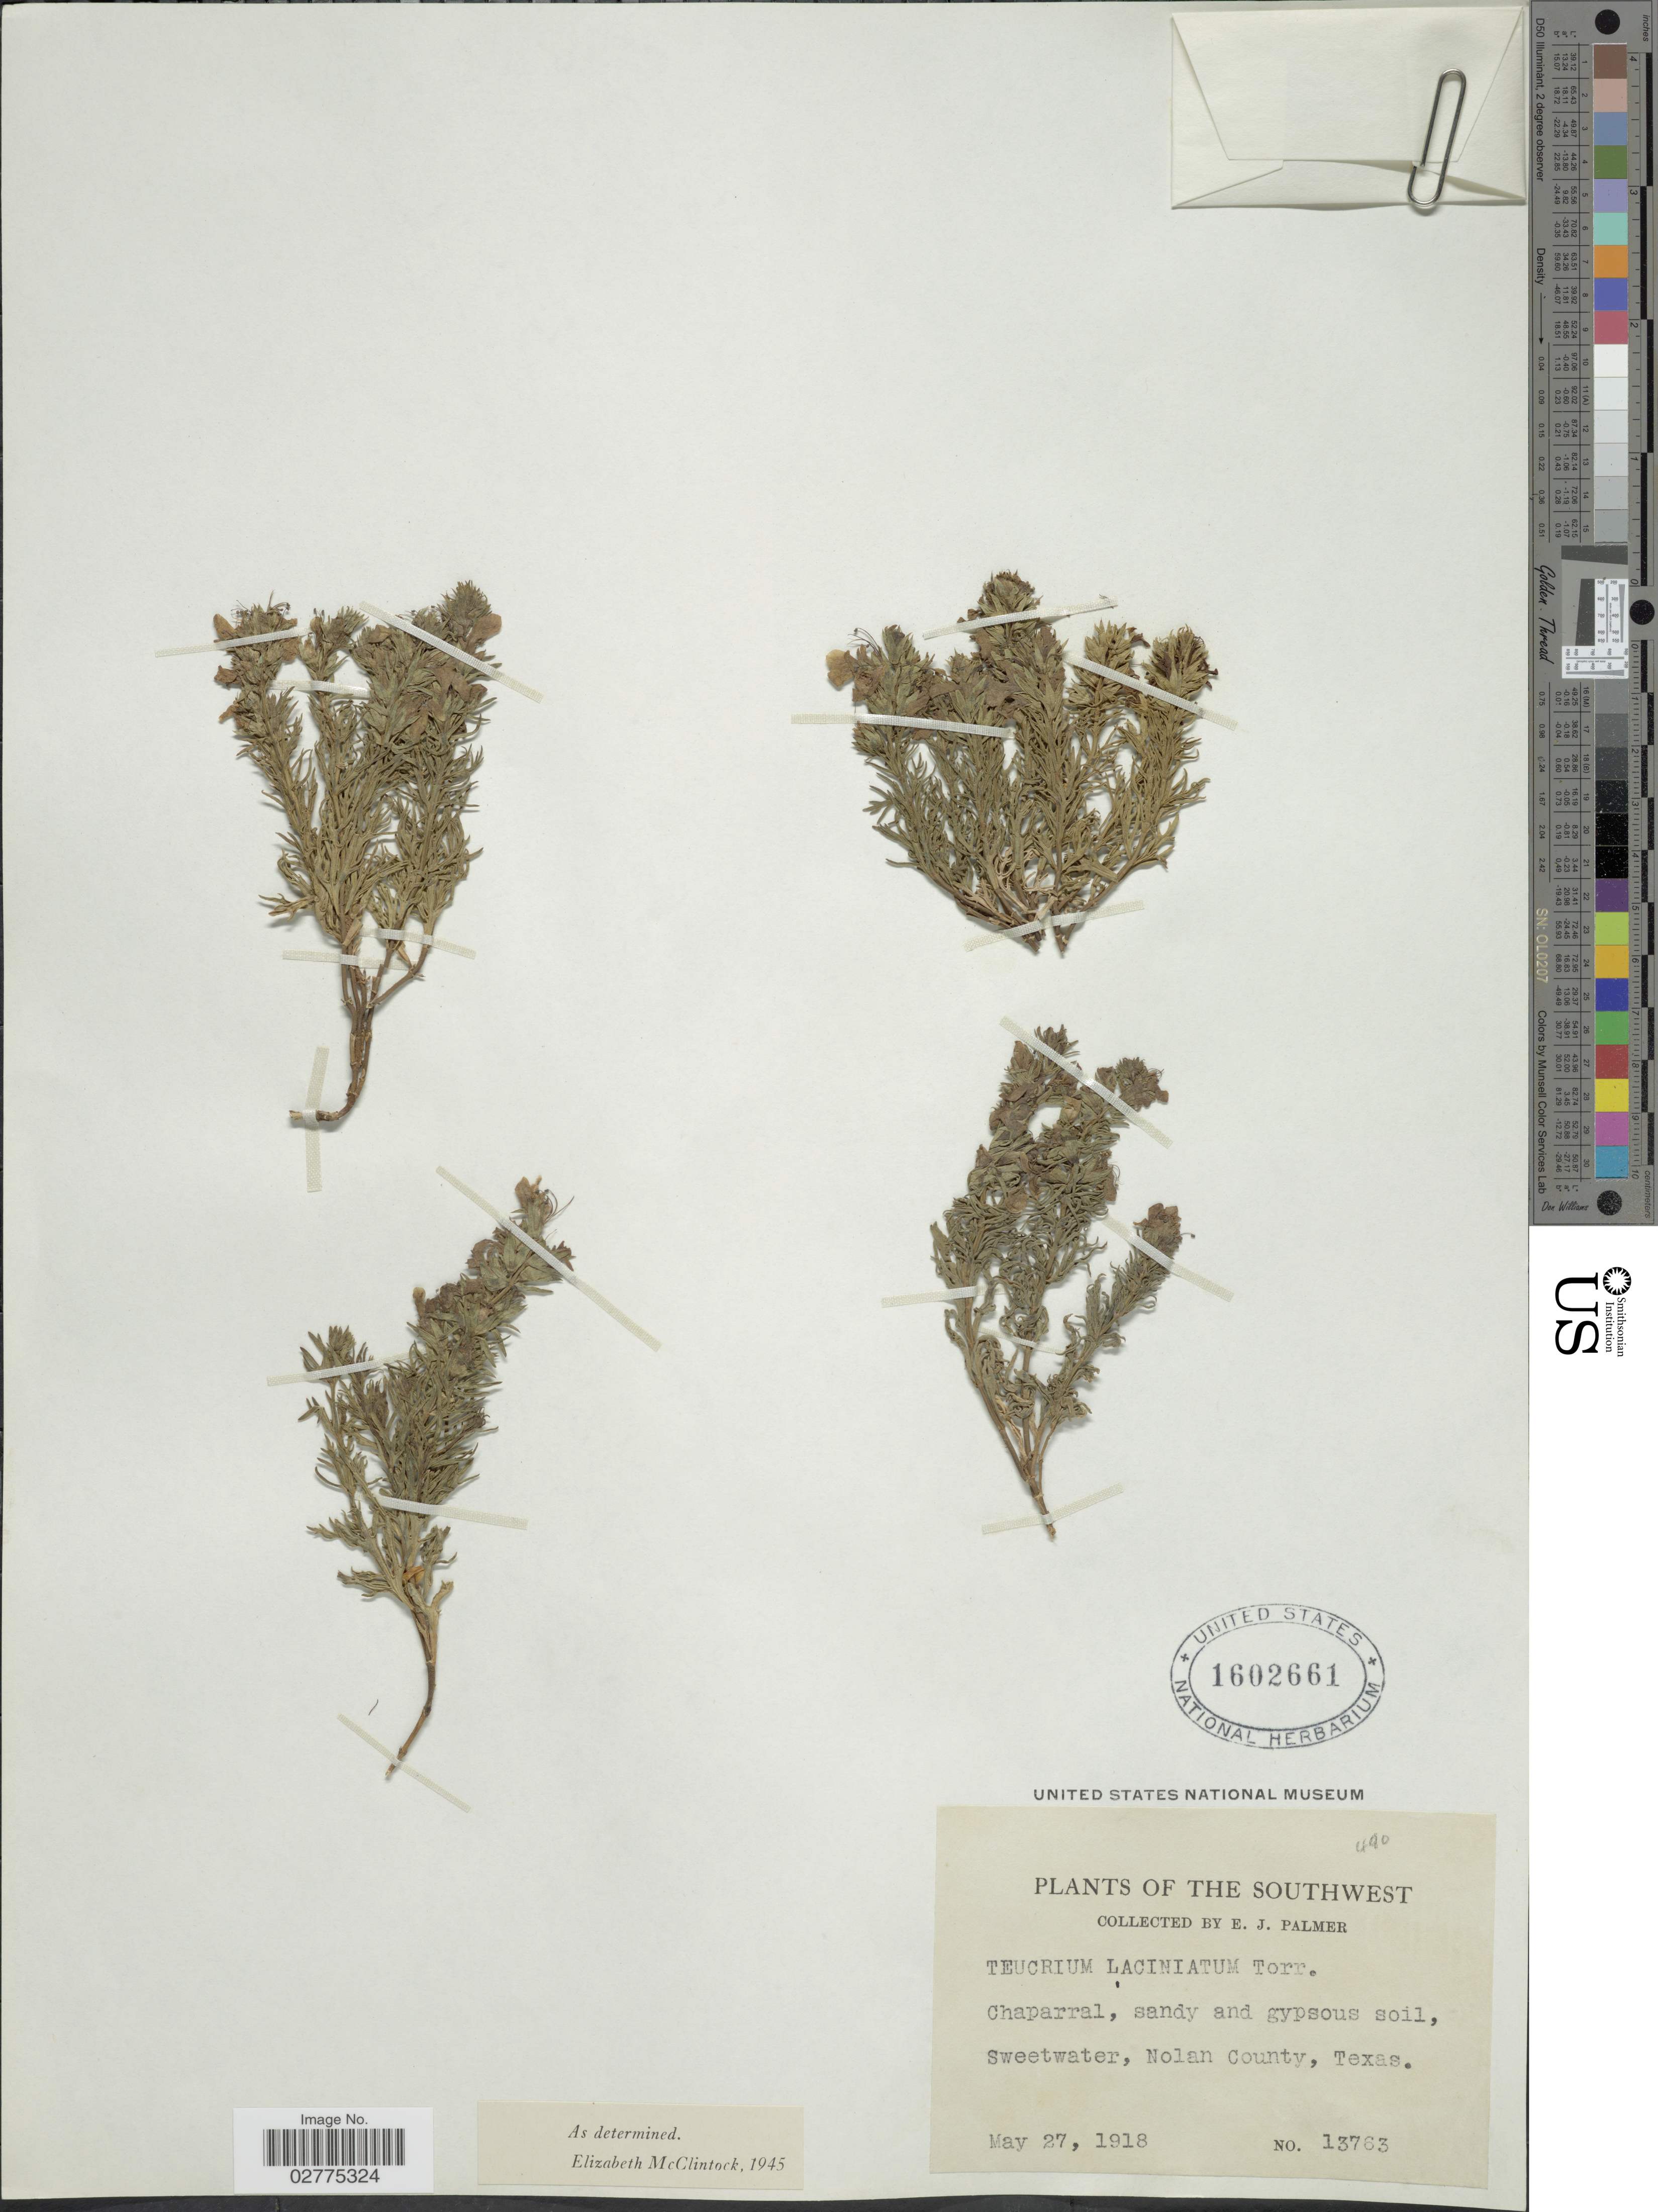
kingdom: Plantae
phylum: Tracheophyta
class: Magnoliopsida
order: Lamiales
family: Lamiaceae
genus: Teucrium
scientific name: Teucrium laciniatum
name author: Torr.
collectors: E. J. Palmer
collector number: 13763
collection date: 1918-05-27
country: United States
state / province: Texas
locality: The Southwest, Chaparral, sandy and gypsous soul, Sweetwater, Nolan County, Texas.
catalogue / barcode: US 1602661